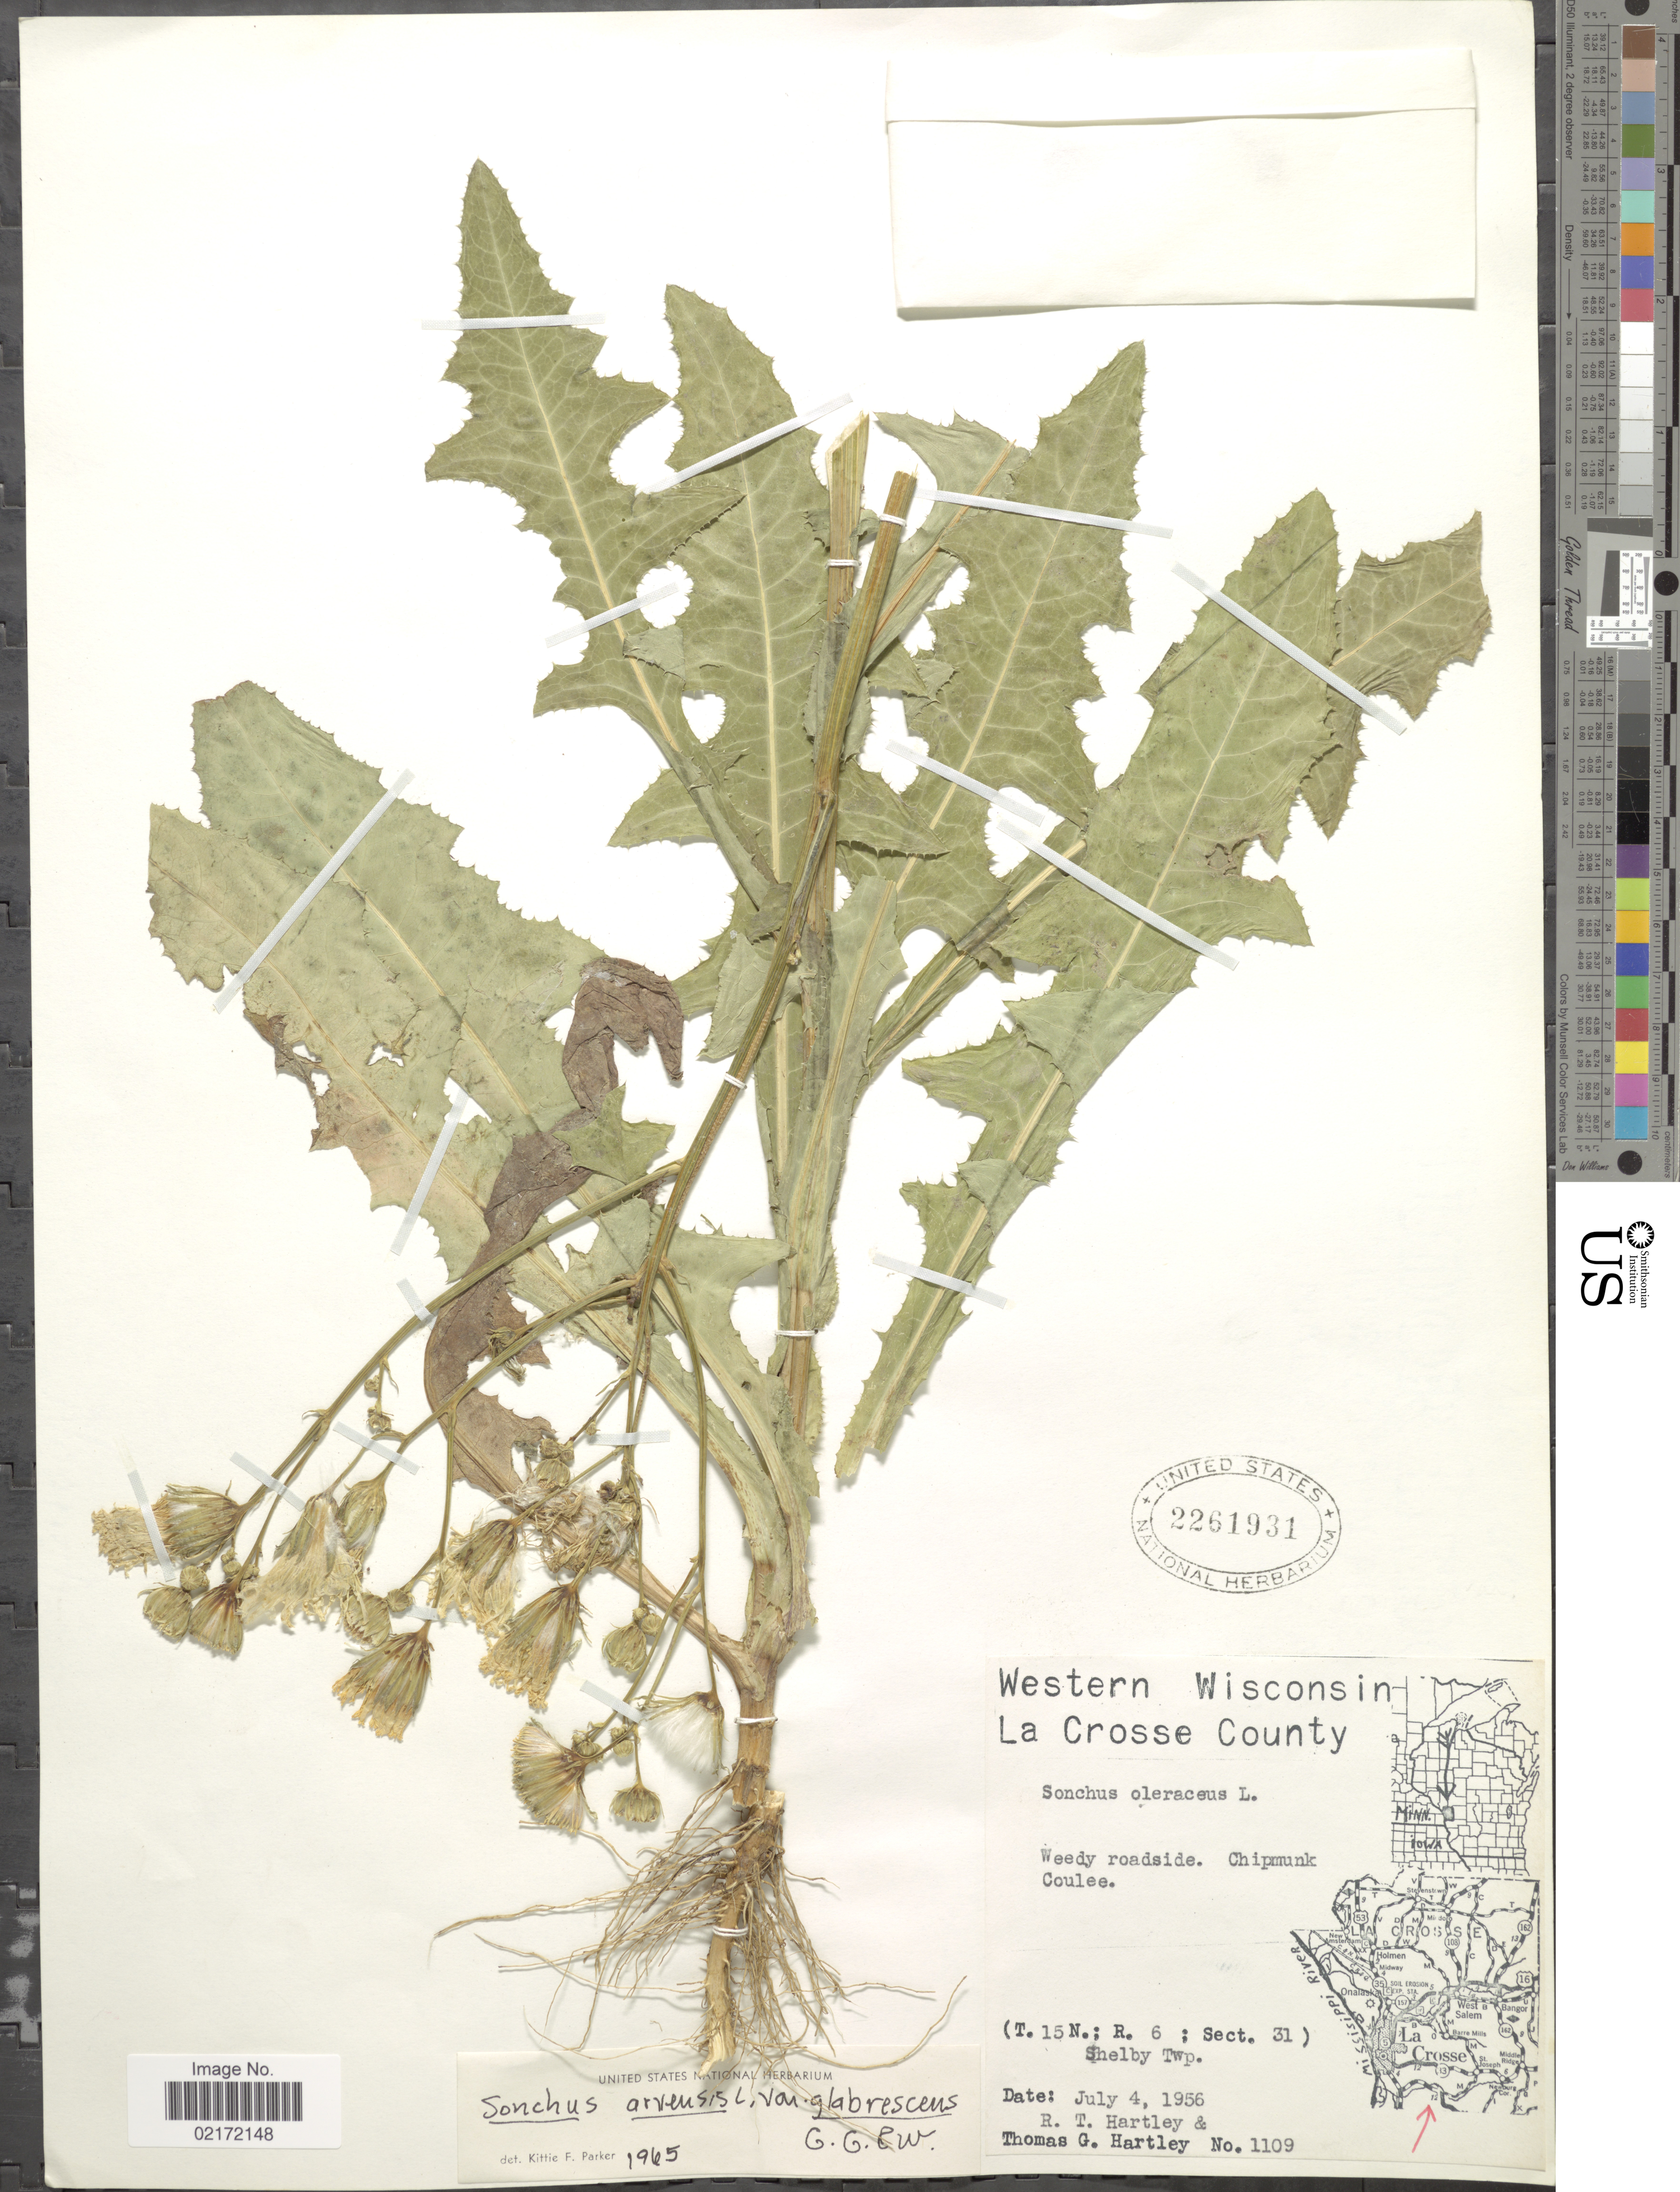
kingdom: Plantae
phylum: Tracheophyta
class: Magnoliopsida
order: Asterales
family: Asteraceae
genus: Sonchus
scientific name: Sonchus arvensis subsp. uliginosus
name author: (M. Bieb.) Nyman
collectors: R. T. Hartley & T. G. Hartley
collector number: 1109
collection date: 1956-07-04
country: United States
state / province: Wisconsin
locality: Western Wisconsin. La Crosse County. Weedy roadside. Chipmunk Coulee. (T. 15 N.; R. 6 ; Sect. 31) Shelby Twp.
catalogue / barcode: US 2261931